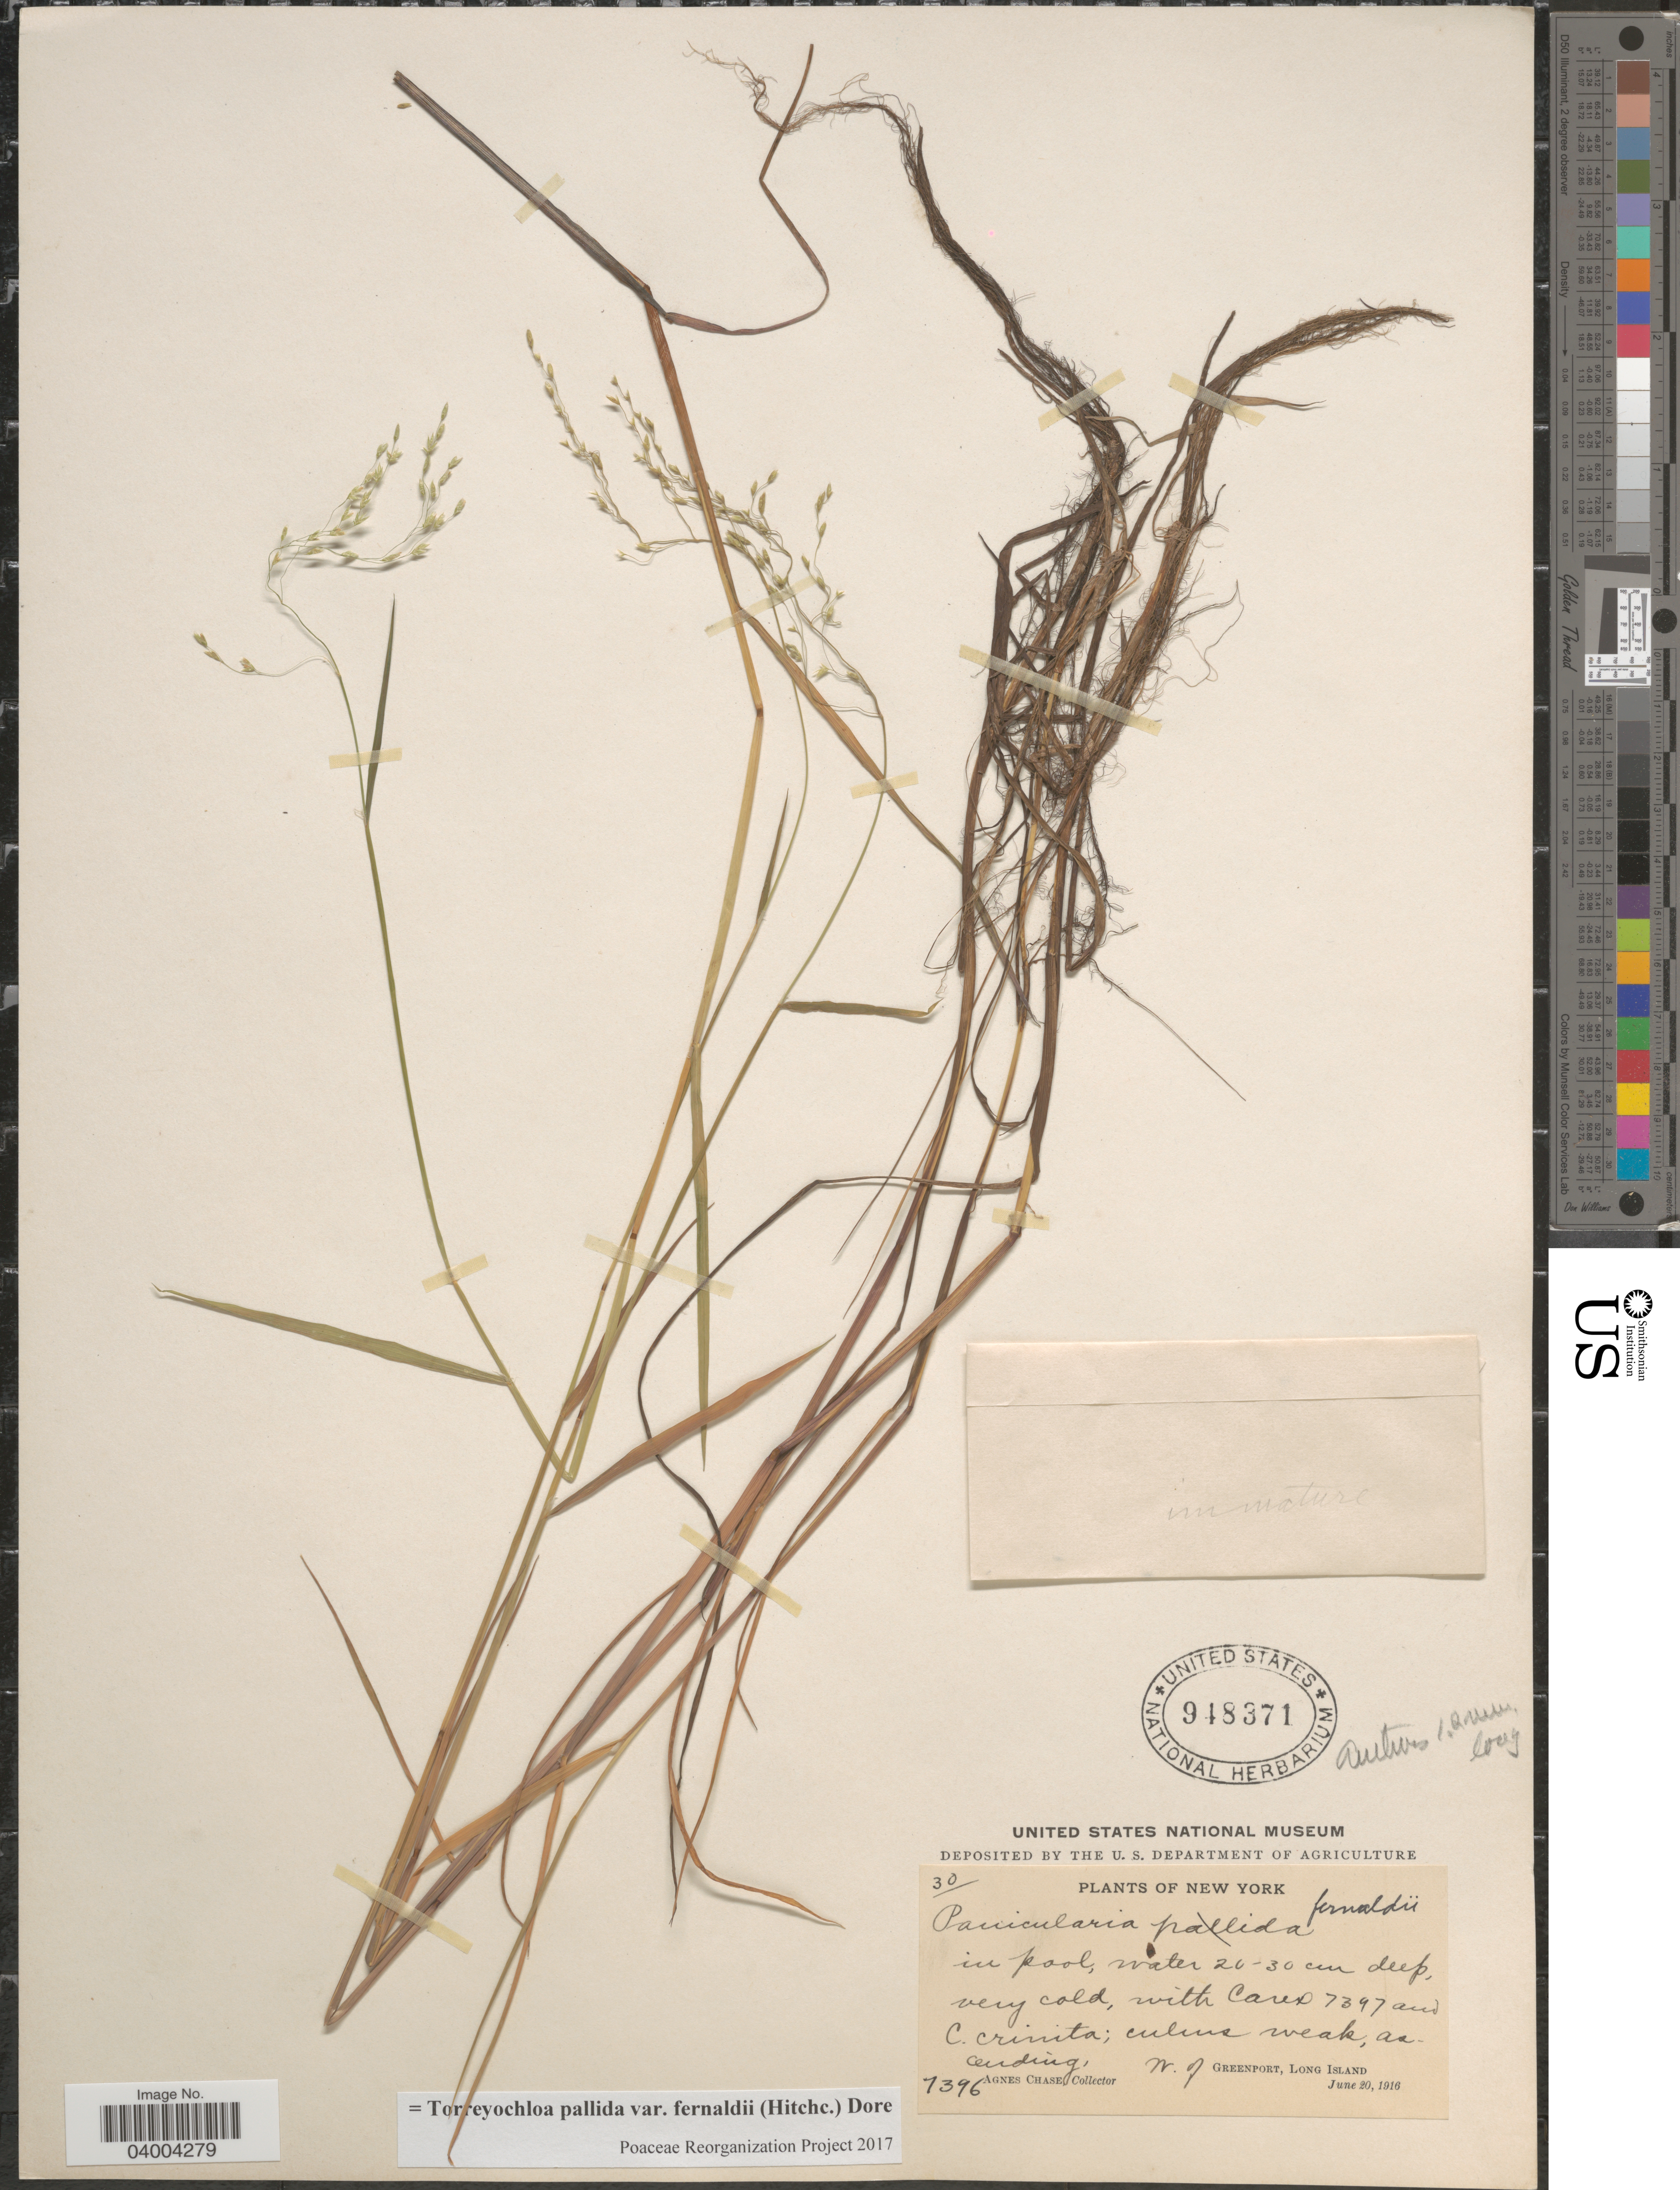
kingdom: Plantae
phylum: Tracheophyta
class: Liliopsida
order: Poales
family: Poaceae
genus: Torreyochloa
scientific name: Torreyochloa pallida var. fernaldii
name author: (Hitchc.) Dore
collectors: A. Chase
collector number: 7396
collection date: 1916-06-20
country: United States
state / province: New York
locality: N. of Greenport, Long Island.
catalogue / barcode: US 948371